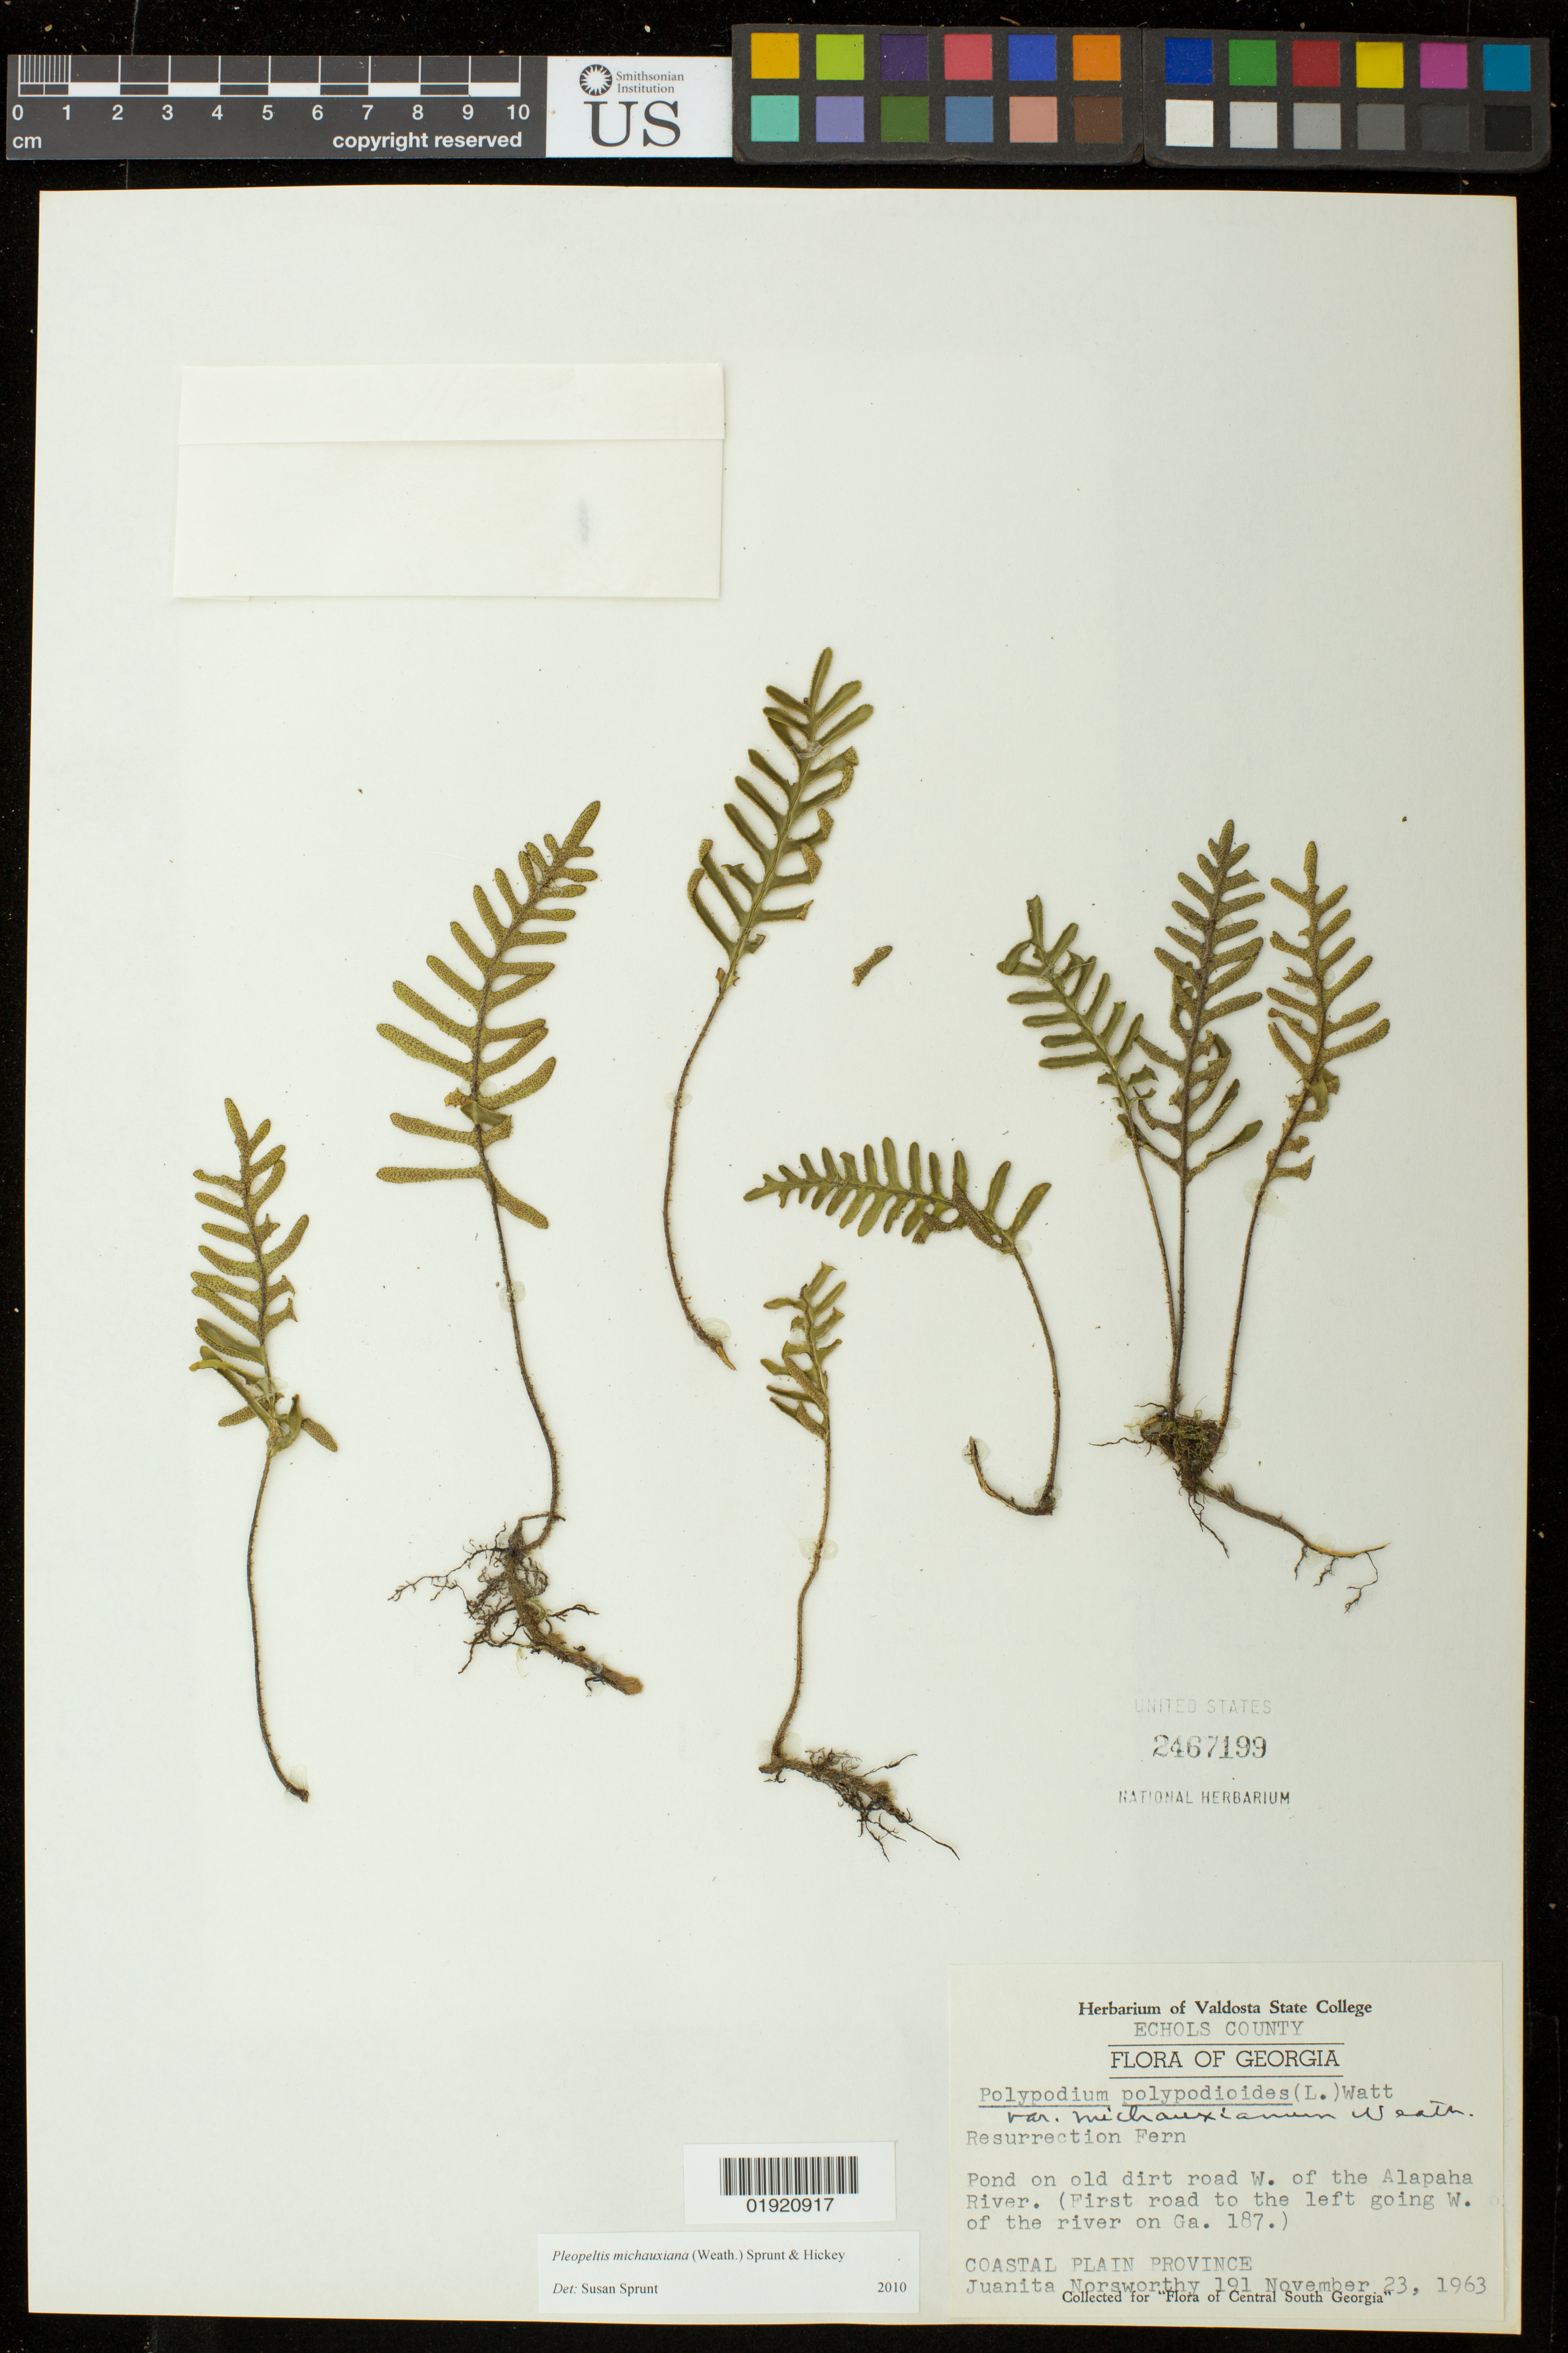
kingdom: Plantae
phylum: Tracheophyta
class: Polypodiopsida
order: Polypodiales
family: Polypodiaceae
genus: Pleopeltis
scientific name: Pleopeltis michauxiana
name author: (Weath.) Hickey & Sprunt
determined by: Sprunt, S. V.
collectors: J. Norsworthy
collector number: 191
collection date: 1963-11-23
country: United States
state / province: Georgia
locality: Echols County. Georgia. Pond on old dirt road W. of the Alapaha River. (First road to the left going W. of the river on Ga. 187.) Coastal Plain Province.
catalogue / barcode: US 2467199